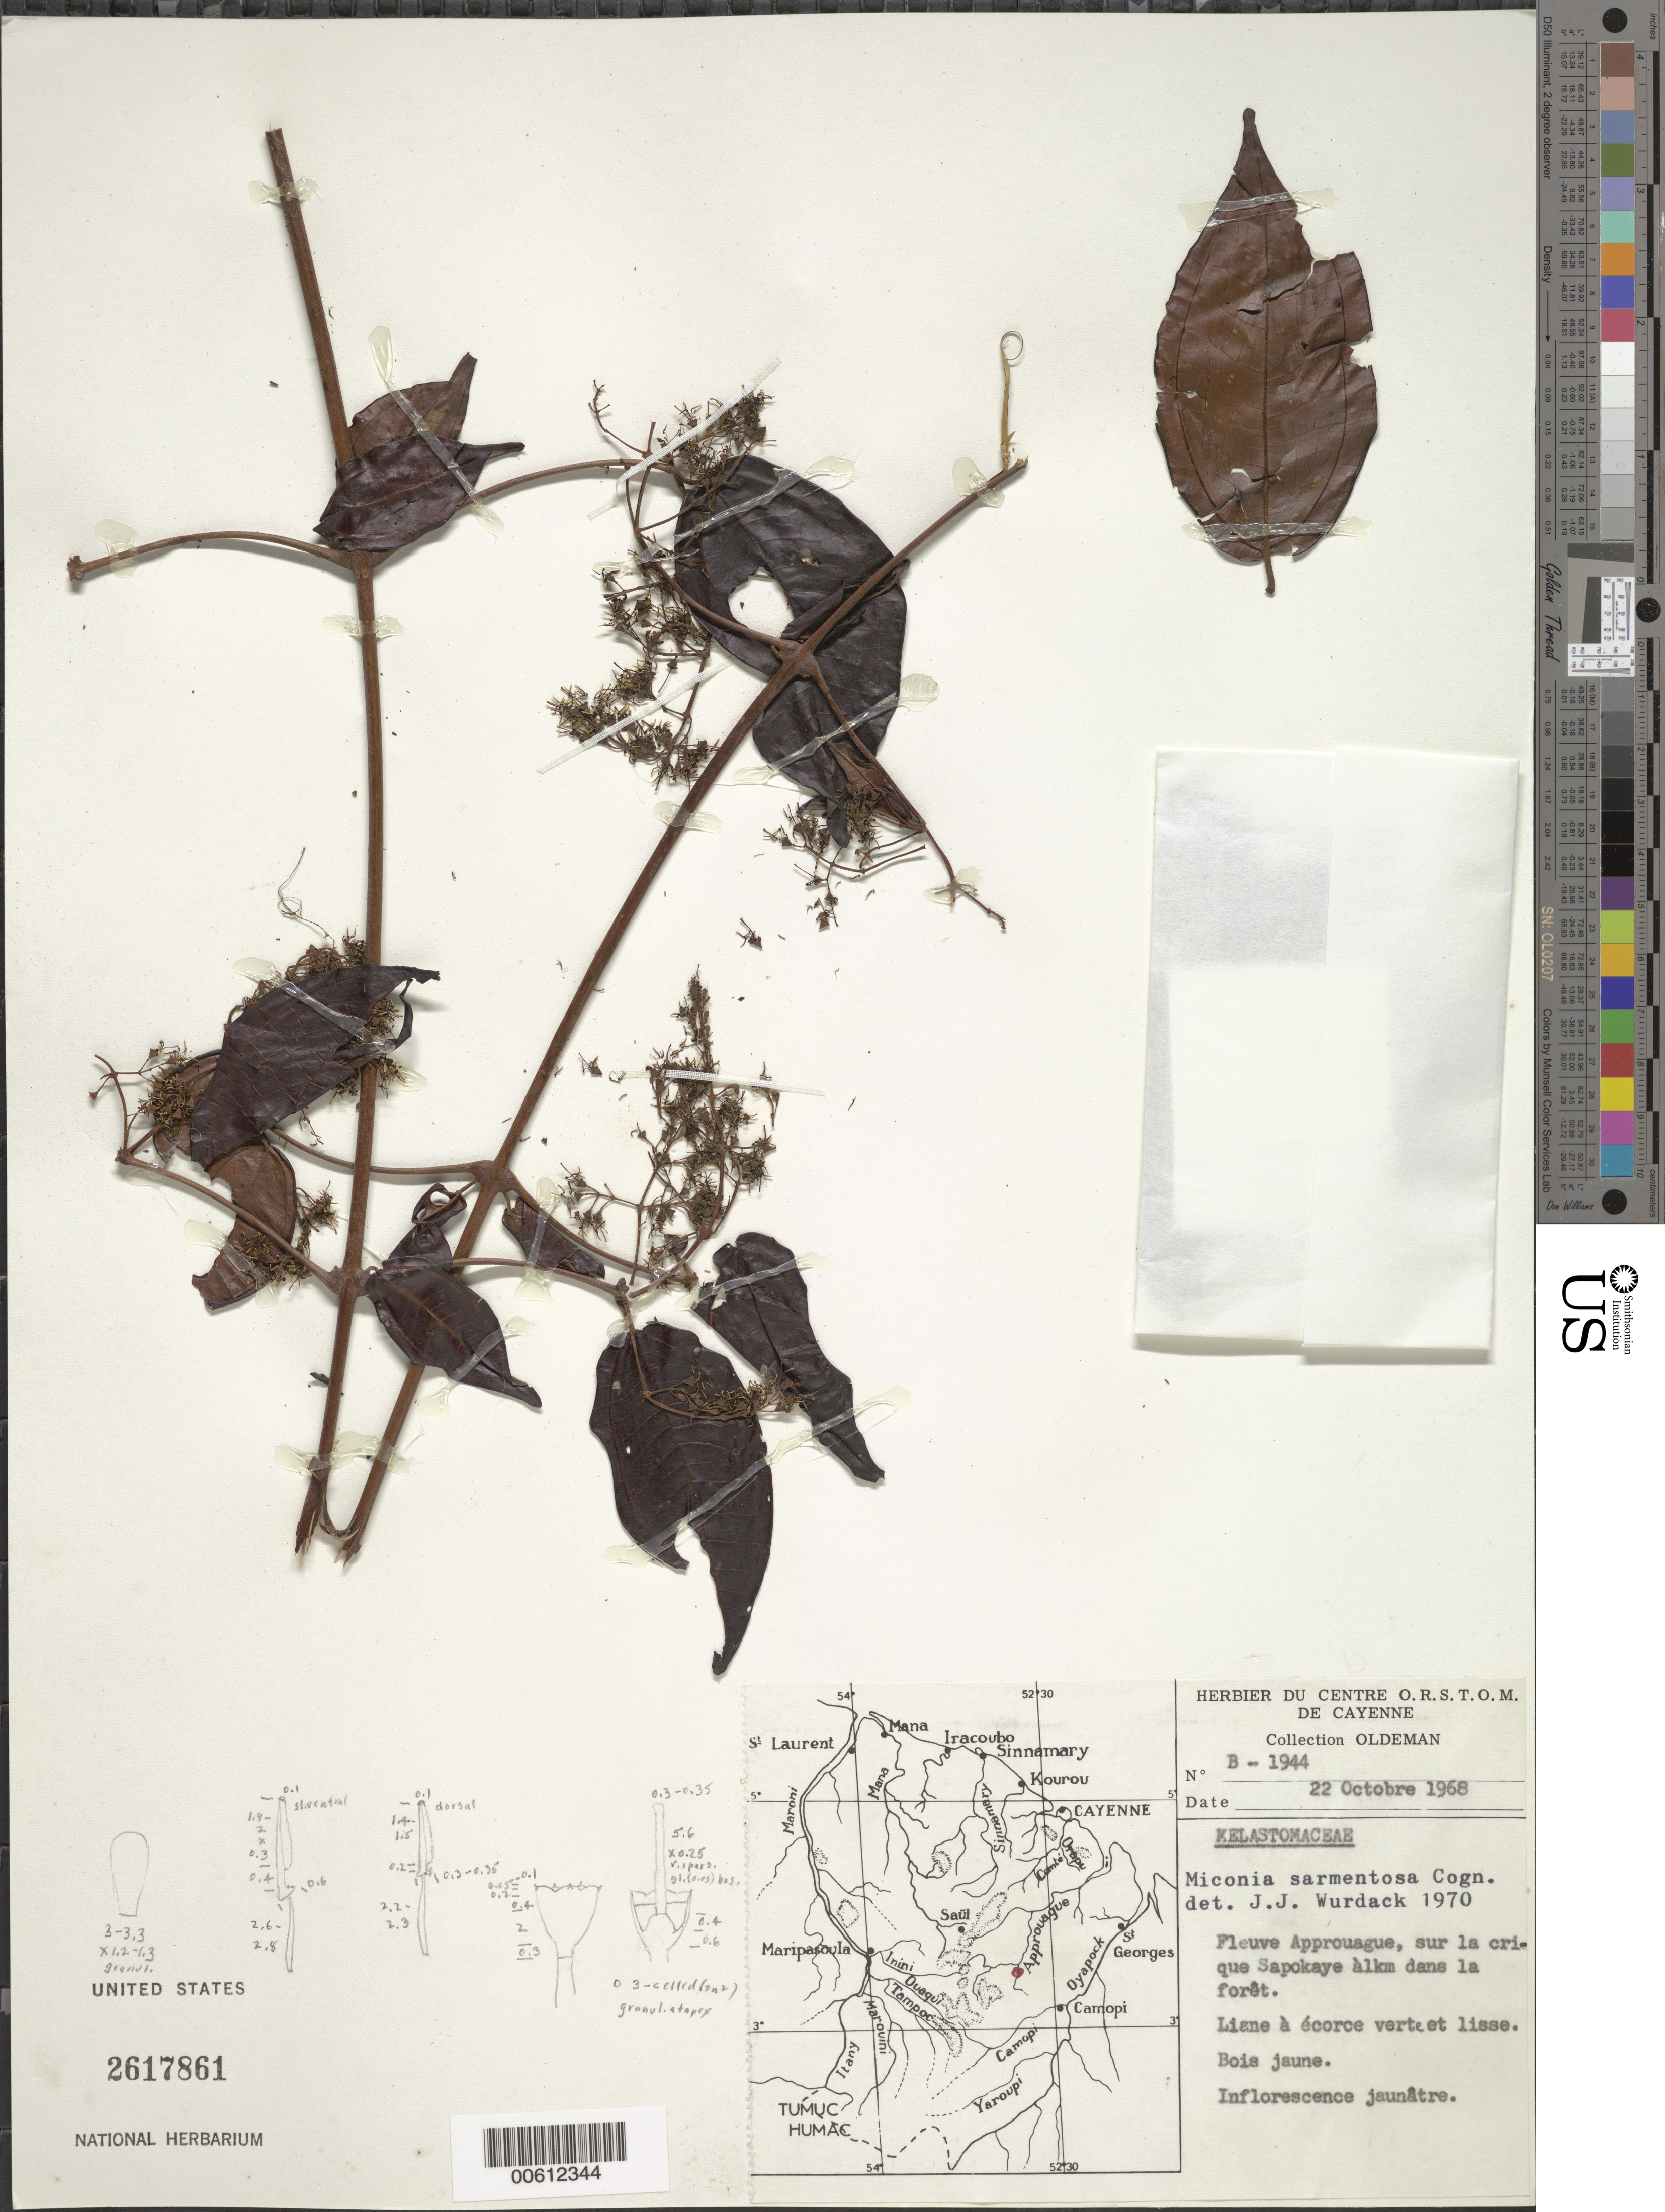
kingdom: Plantae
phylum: Tracheophyta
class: Magnoliopsida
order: Myrtales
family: Melastomataceae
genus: Miconia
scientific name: Miconia sarmentosa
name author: Cogn.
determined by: Wurdack, John J., (US), US (UNITED STATES)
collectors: R. Oldeman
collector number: B 1944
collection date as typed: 22-Oct-68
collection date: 1968-10-22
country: French Guiana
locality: Fleve Approuague, sur la crique Sapokaye a 1km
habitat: Foret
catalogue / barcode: US 2617861